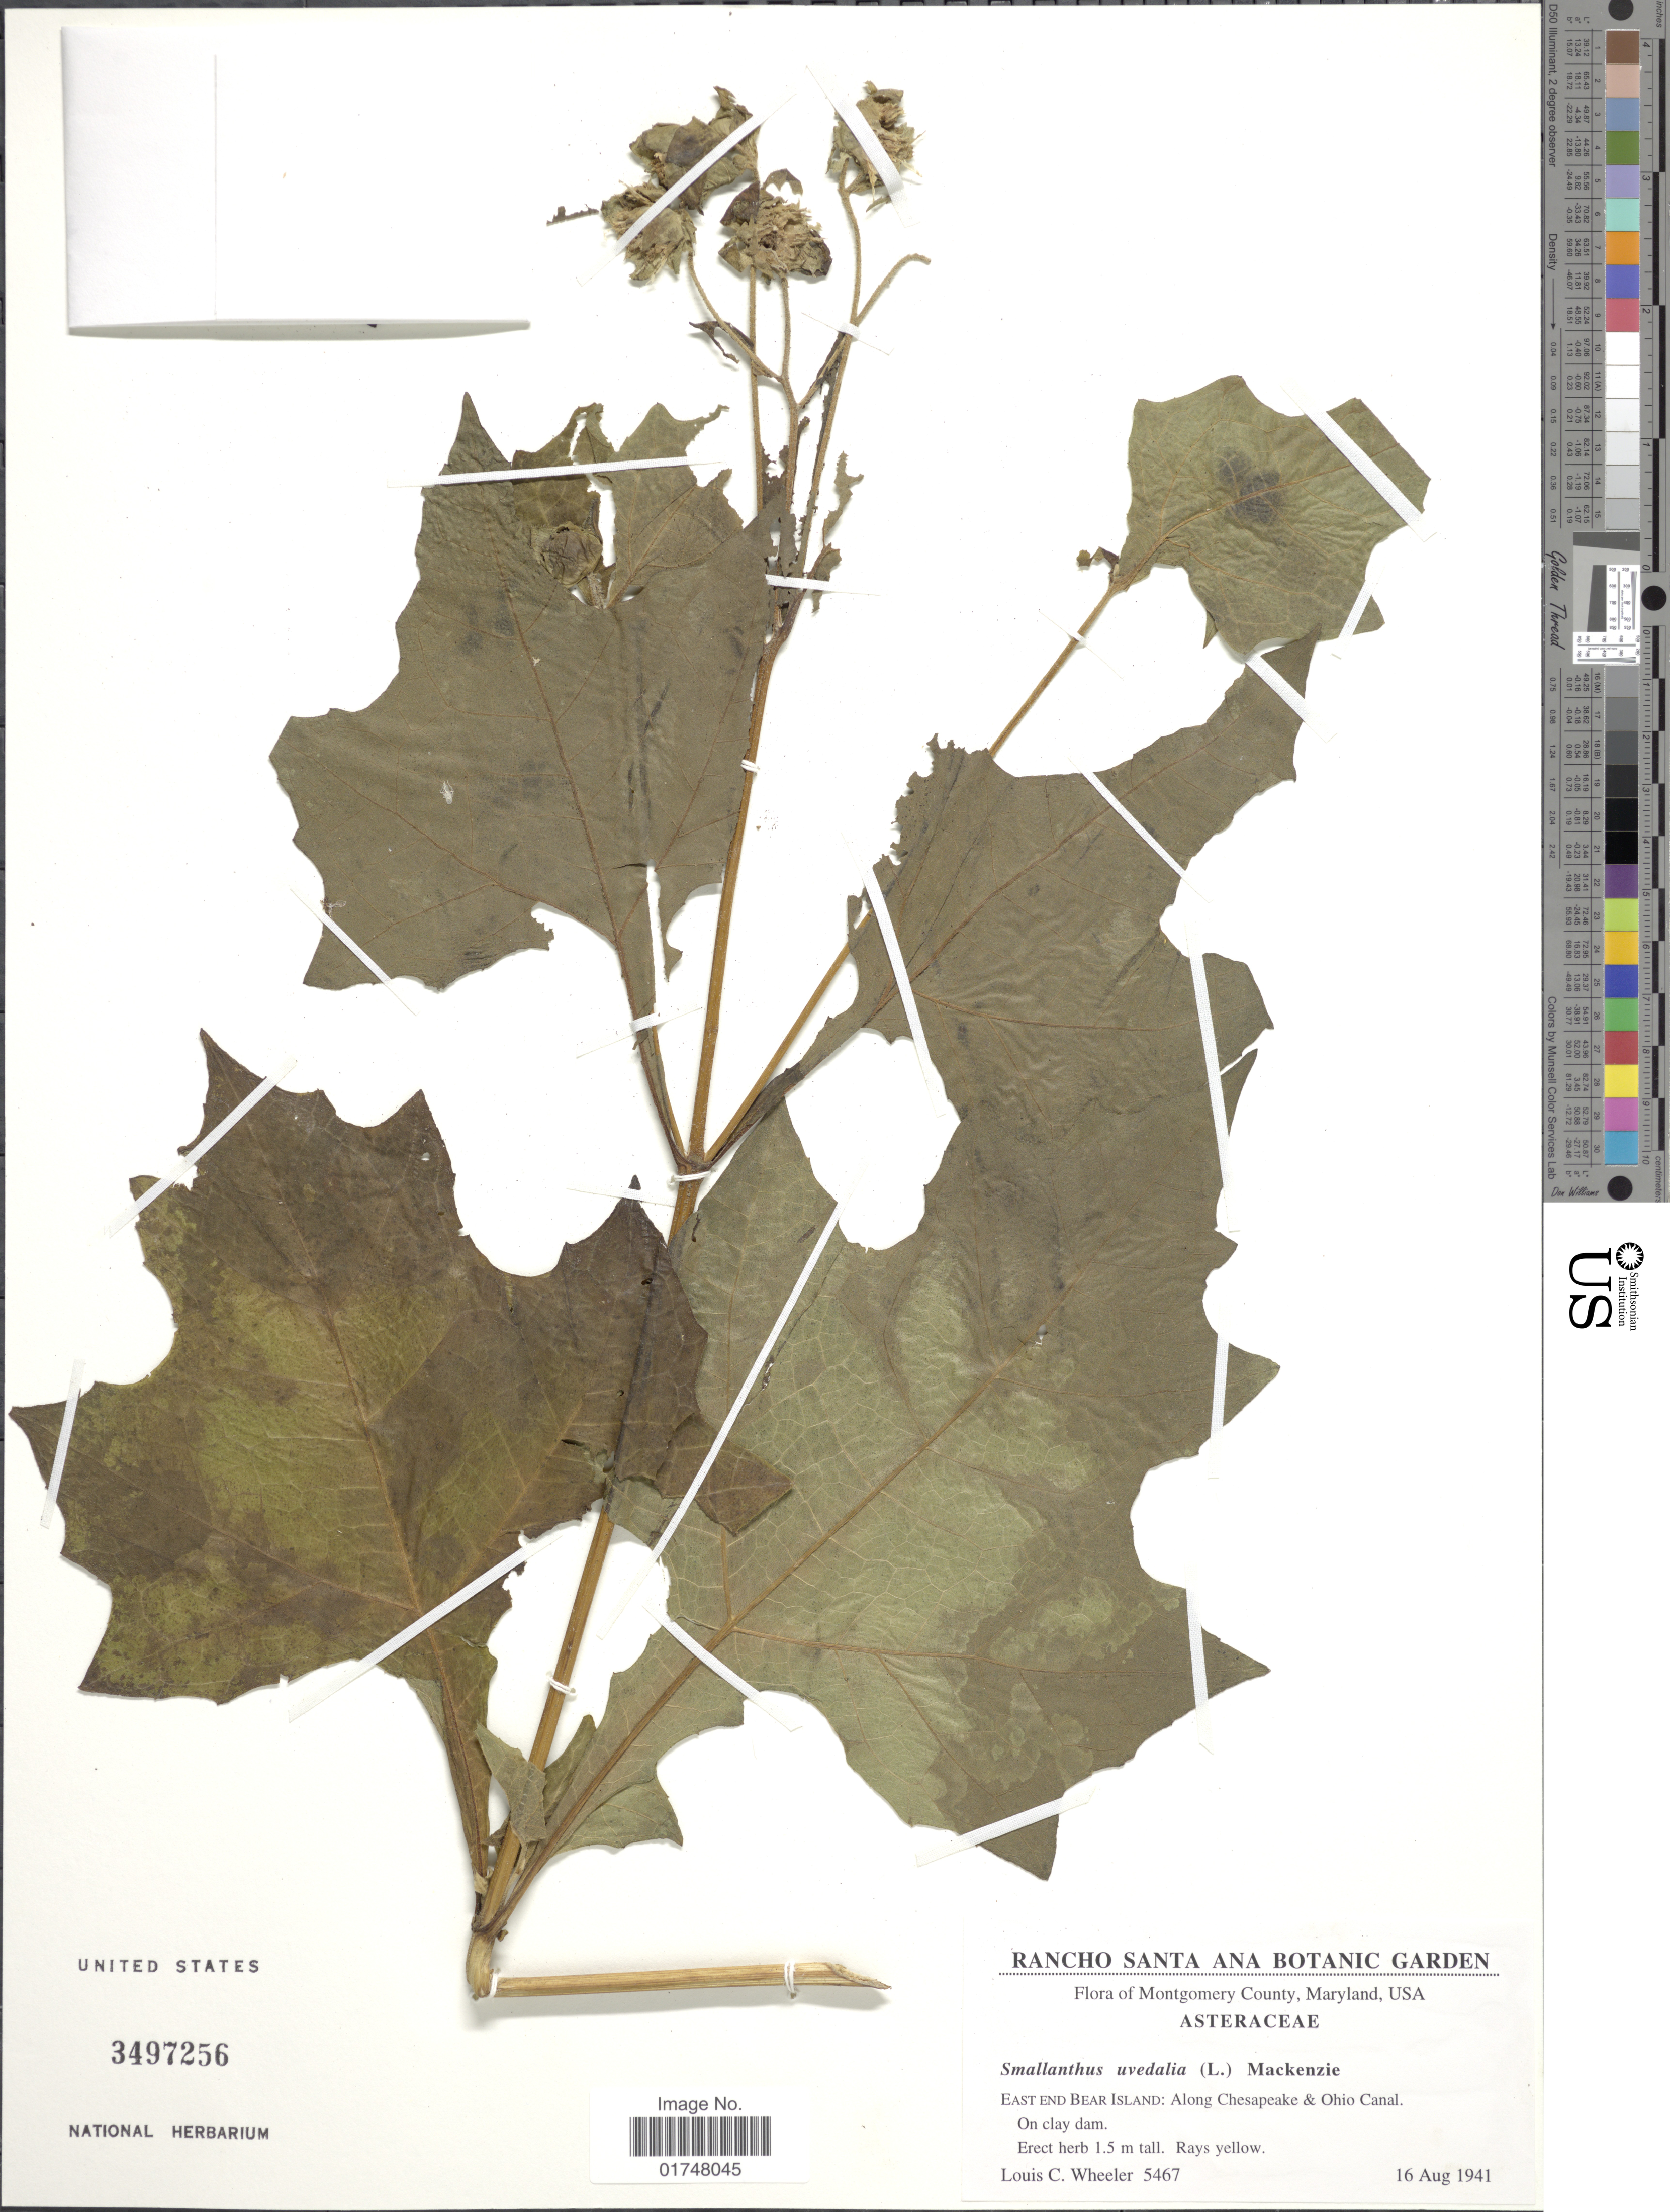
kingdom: Plantae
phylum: Tracheophyta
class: Magnoliopsida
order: Asterales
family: Asteraceae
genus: Smallanthus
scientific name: Smallanthus uvedalia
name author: (L.) Mack. ex Mack.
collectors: L. C. Wheeler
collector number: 5467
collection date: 1941-08-16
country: United States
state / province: Maryland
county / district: Montgomery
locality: Montgomery County: East end Bear Island: Along Chesapeake & Ohio Canal. On clay dam.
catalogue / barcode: US 3497256